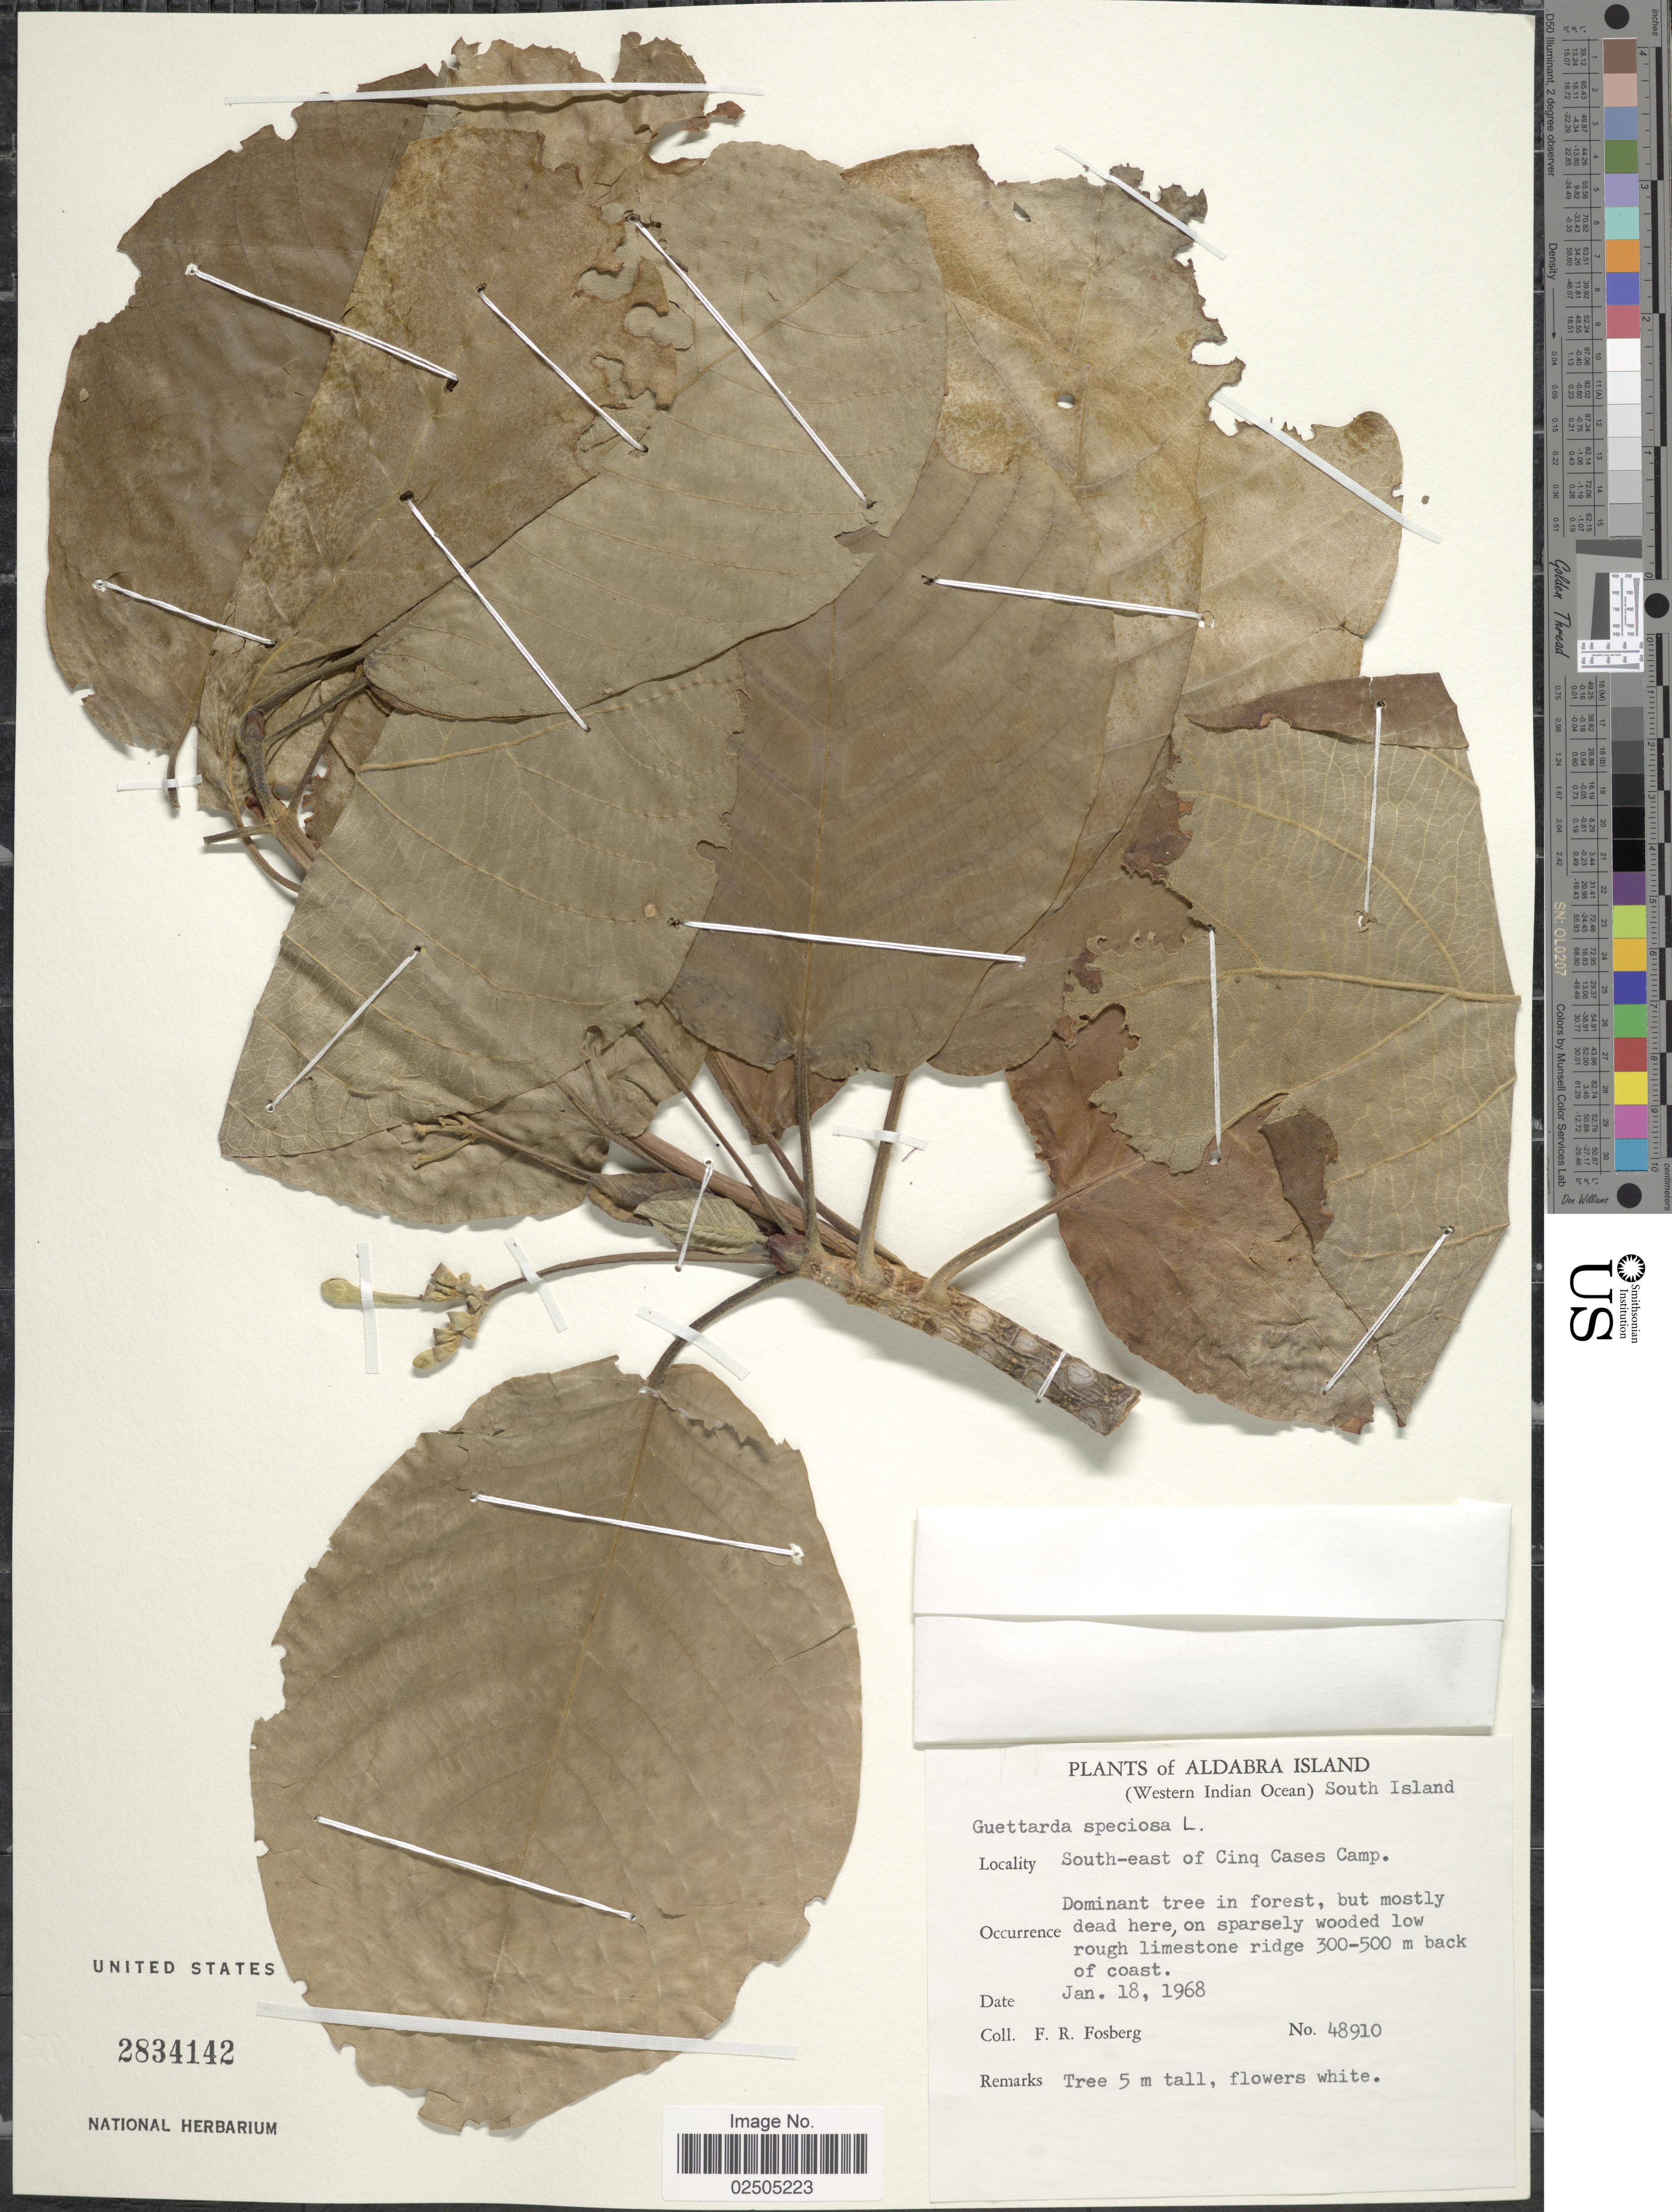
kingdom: Plantae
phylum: Tracheophyta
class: Magnoliopsida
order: Gentianales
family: Rubiaceae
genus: Guettarda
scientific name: Guettarda speciosa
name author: L.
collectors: F. R. Fosberg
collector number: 48910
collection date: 1968-01-18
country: Seychelles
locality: Aldabra Island (Western Indian Ocean) South Island, South-east Cinq Cases Camp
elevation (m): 300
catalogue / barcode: US 2834142